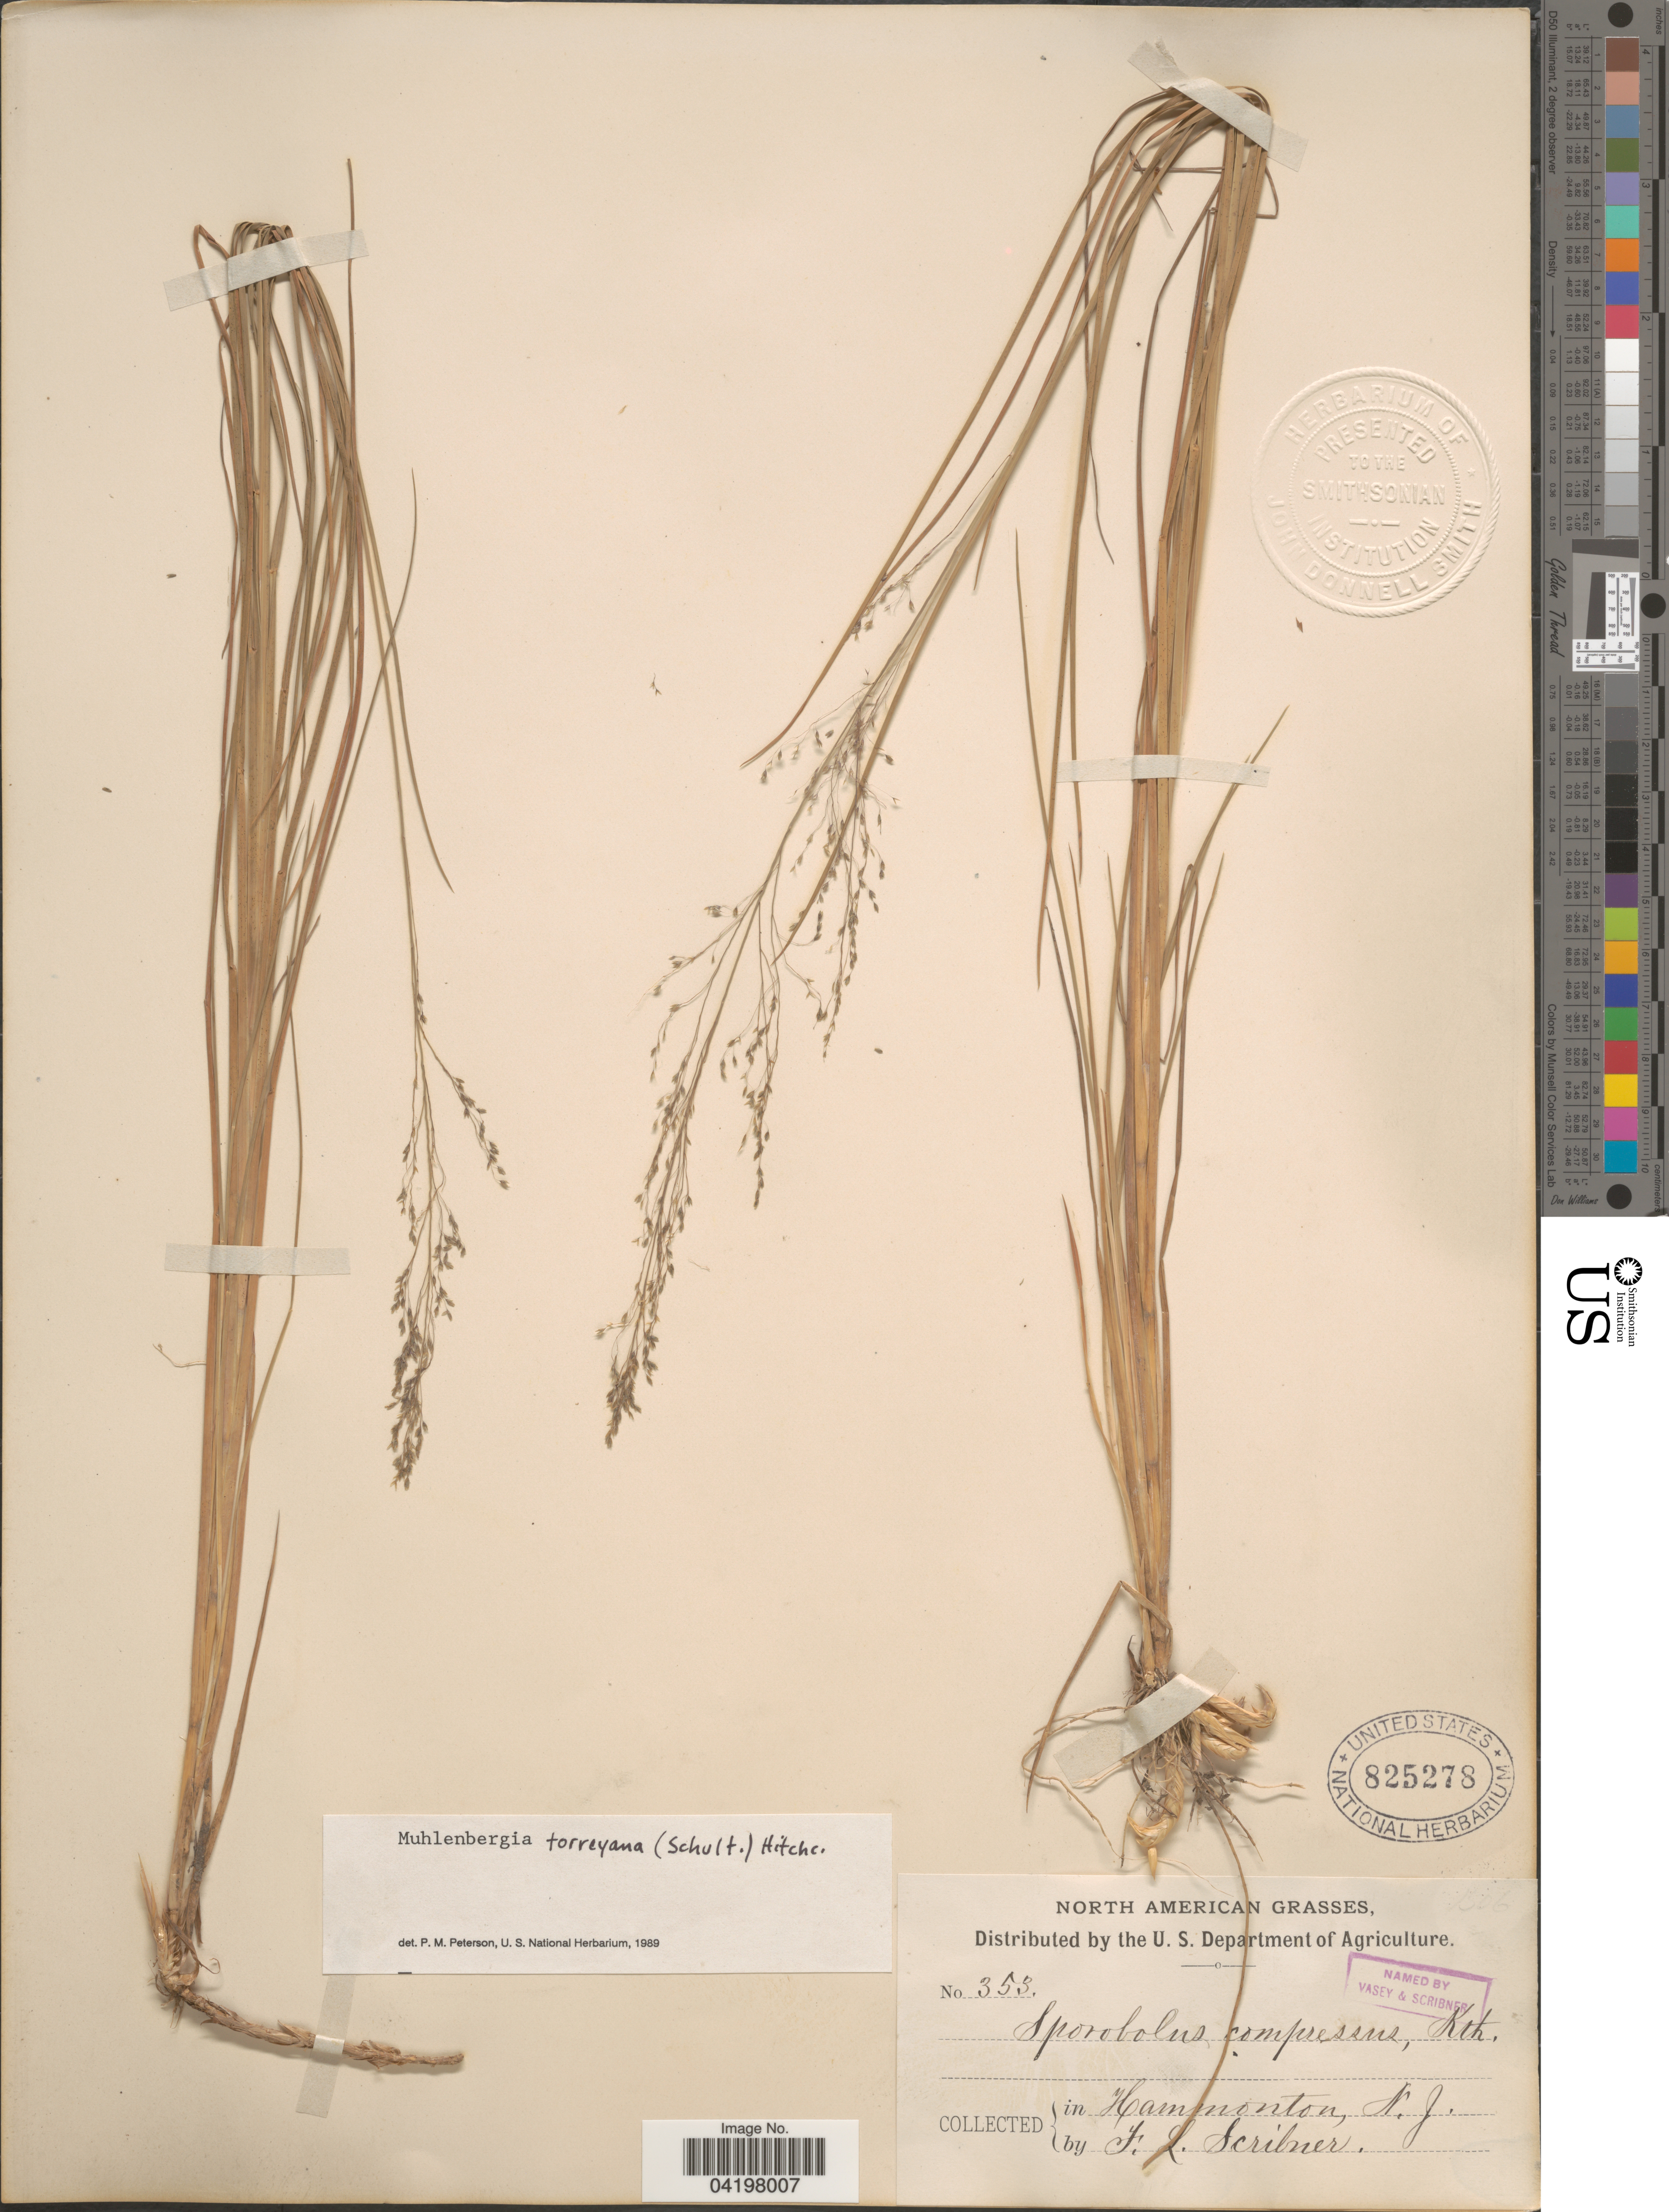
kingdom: Plantae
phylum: Tracheophyta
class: Liliopsida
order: Poales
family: Poaceae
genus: Muhlenbergia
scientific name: Muhlenbergia torreyana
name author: (Schult.) Hitchc.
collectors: F. L. Scribner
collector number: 353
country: United States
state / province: New Jersey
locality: Hammonton.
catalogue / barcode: US 825278